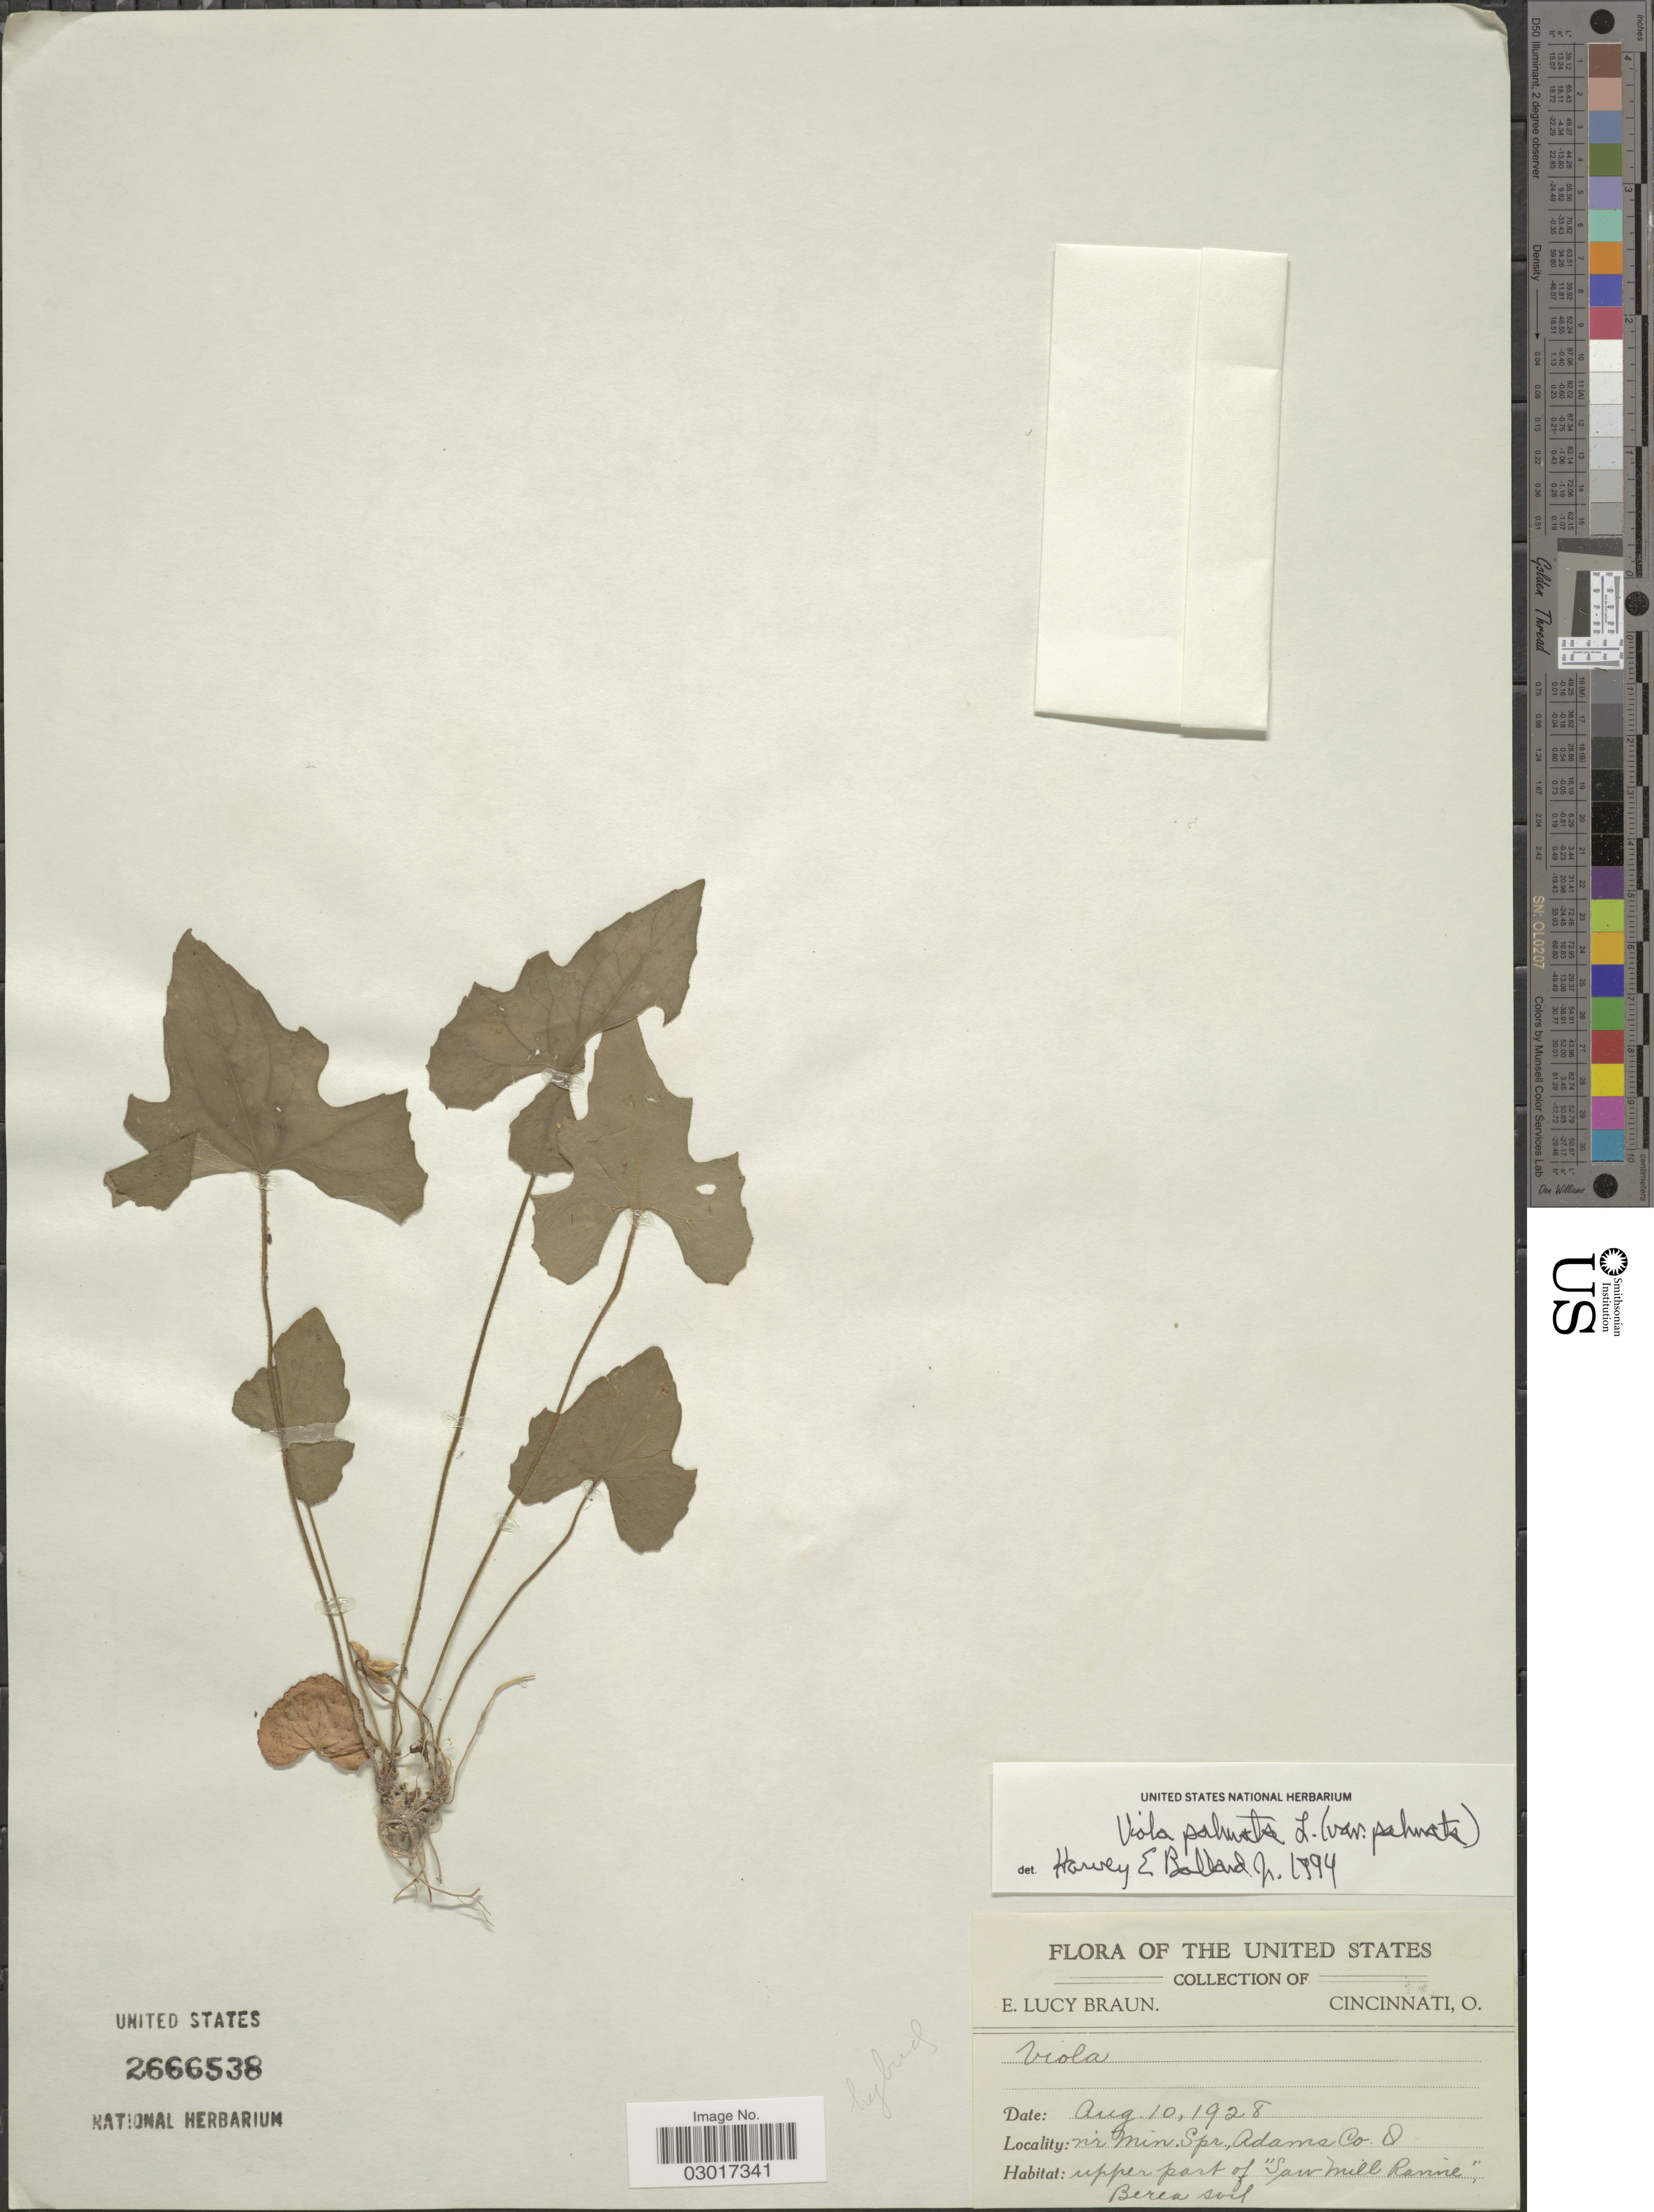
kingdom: Plantae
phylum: Tracheophyta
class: Magnoliopsida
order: Malpighiales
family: Violaceae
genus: Viola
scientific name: Viola triloba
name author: Schwein.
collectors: E. L. Braun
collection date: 1928-08-10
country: United States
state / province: Ohio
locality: Nr Min. Spr., Adams Co.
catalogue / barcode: US 2666538